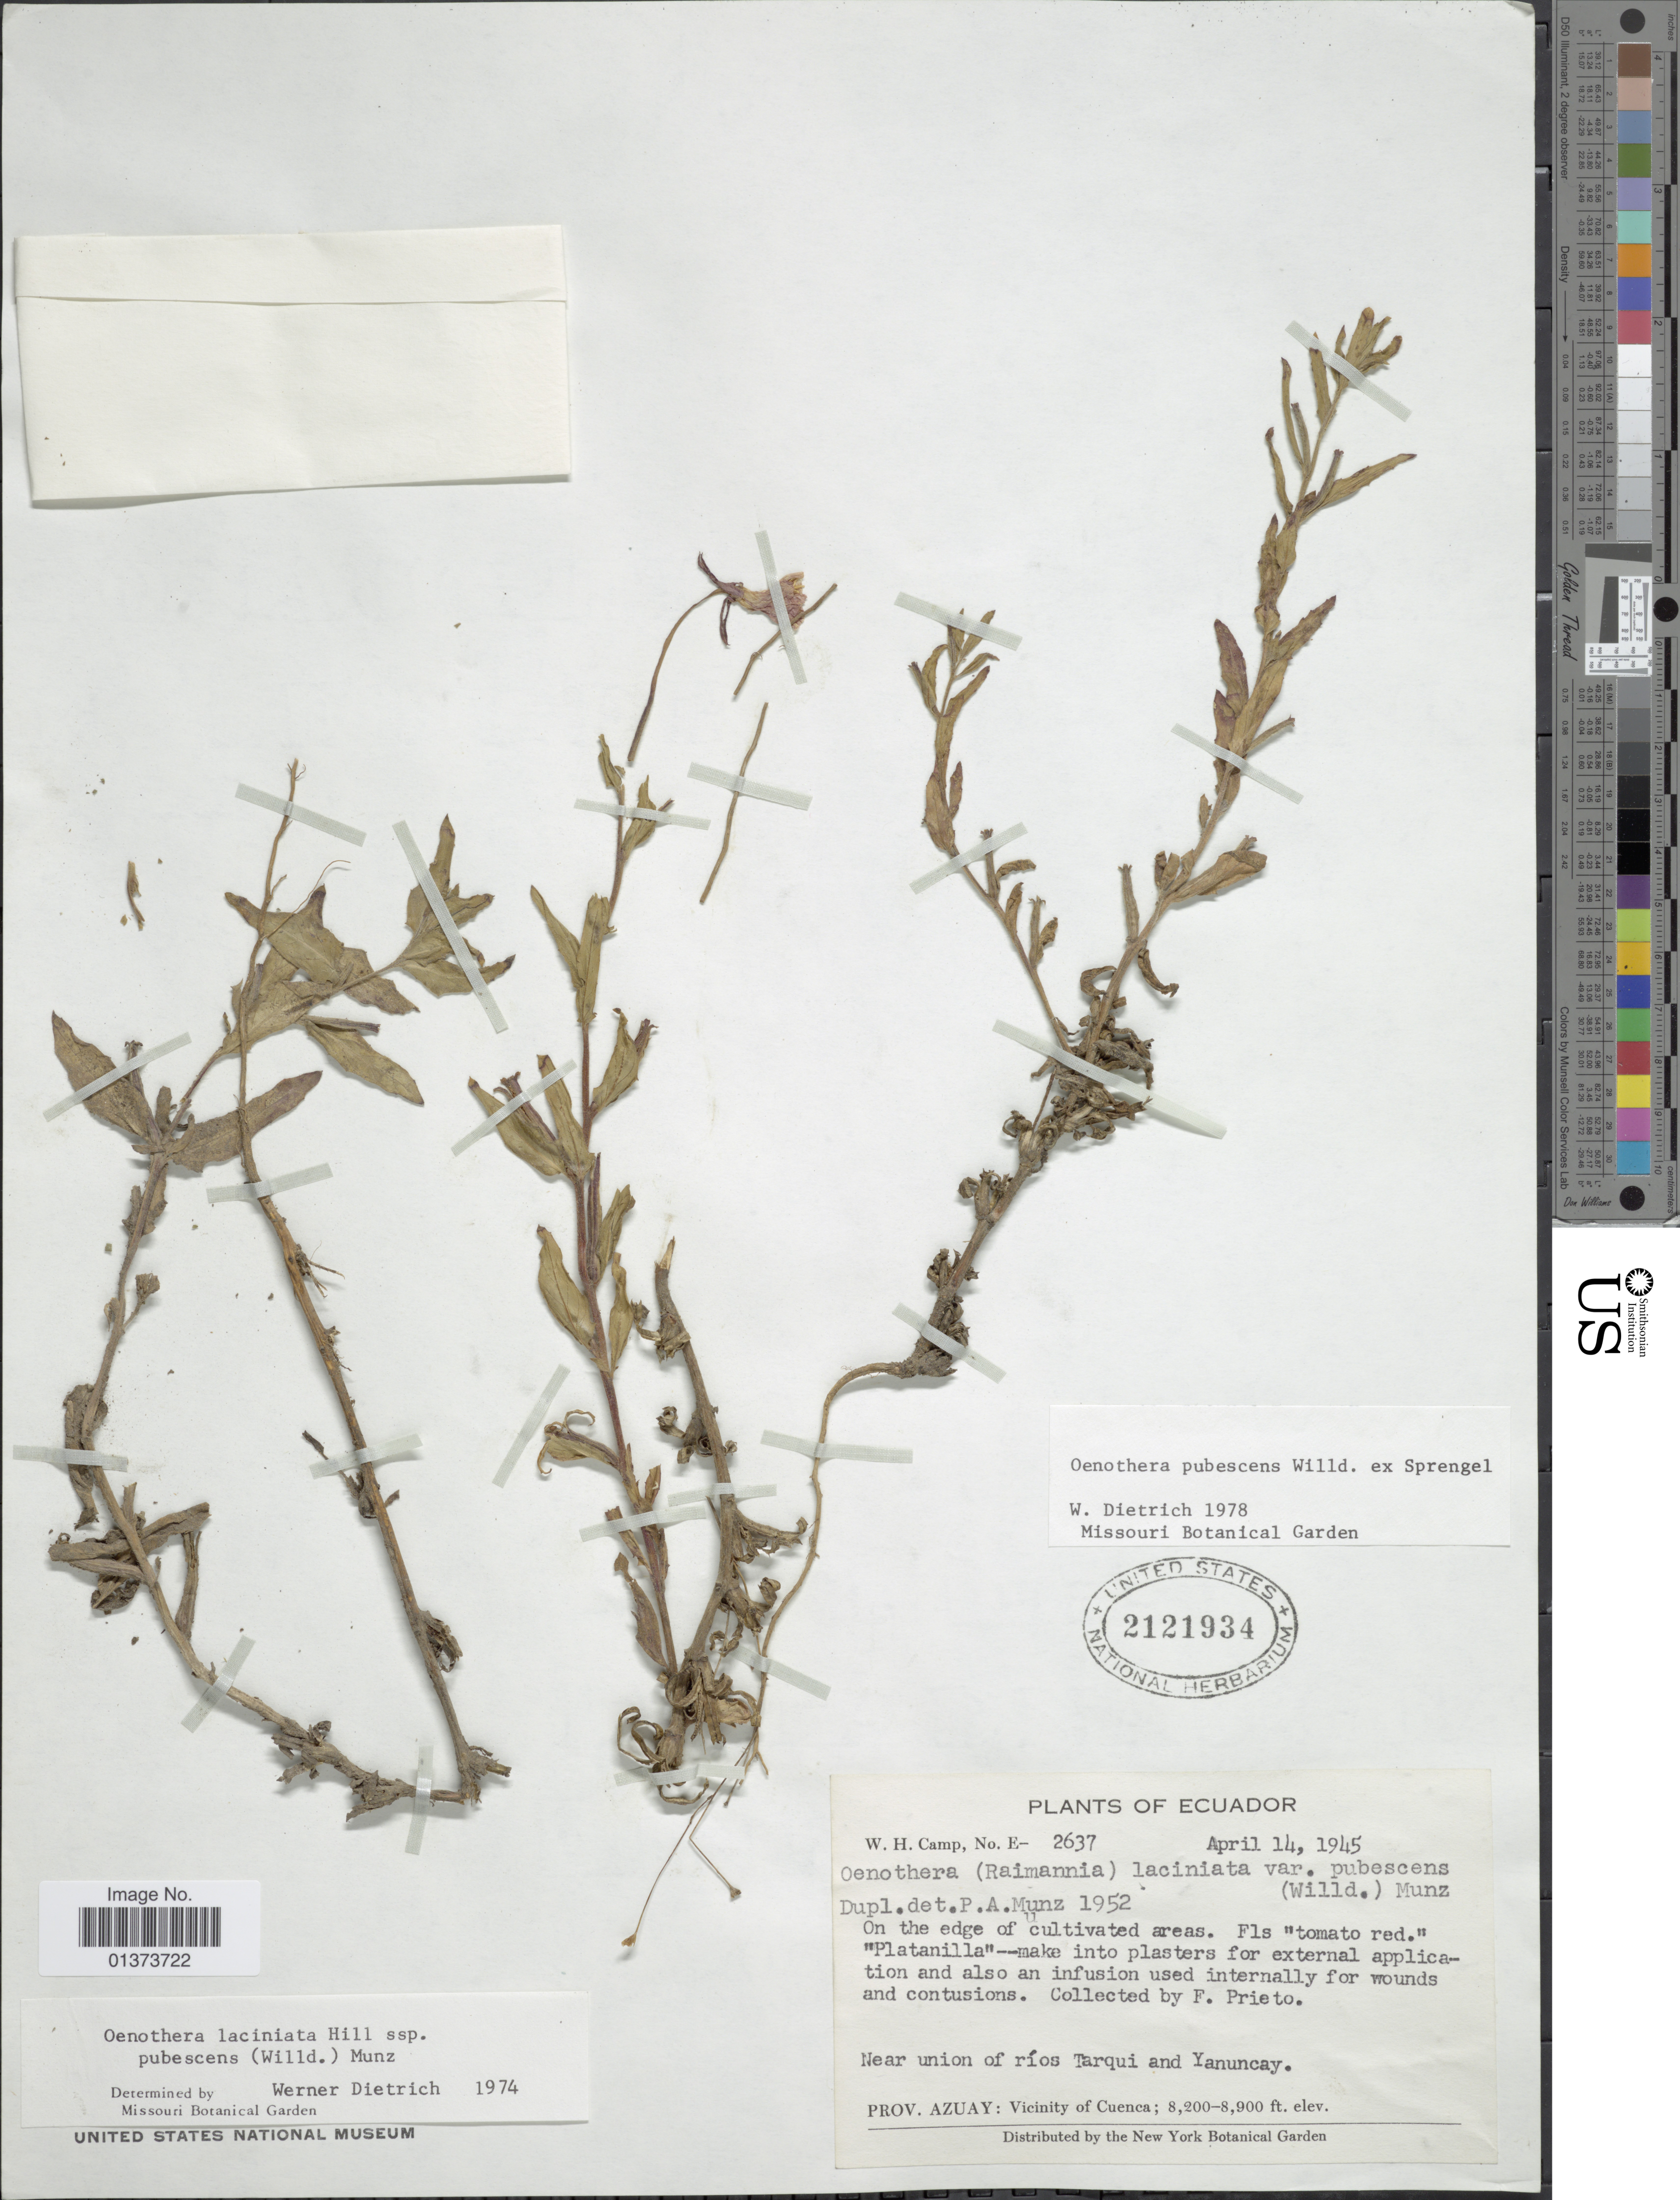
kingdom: Plantae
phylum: Tracheophyta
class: Magnoliopsida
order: Myrtales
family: Onagraceae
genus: Oenothera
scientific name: Oenothera pubescens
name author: Willd. ex Spreng.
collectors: W. H. Camp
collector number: E-2637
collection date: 1945-04-14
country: Ecuador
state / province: Azuay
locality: Near union of ríos Tarqui and Yanuncay, Vicinity of Cuenca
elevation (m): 2499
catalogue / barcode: US 2121934